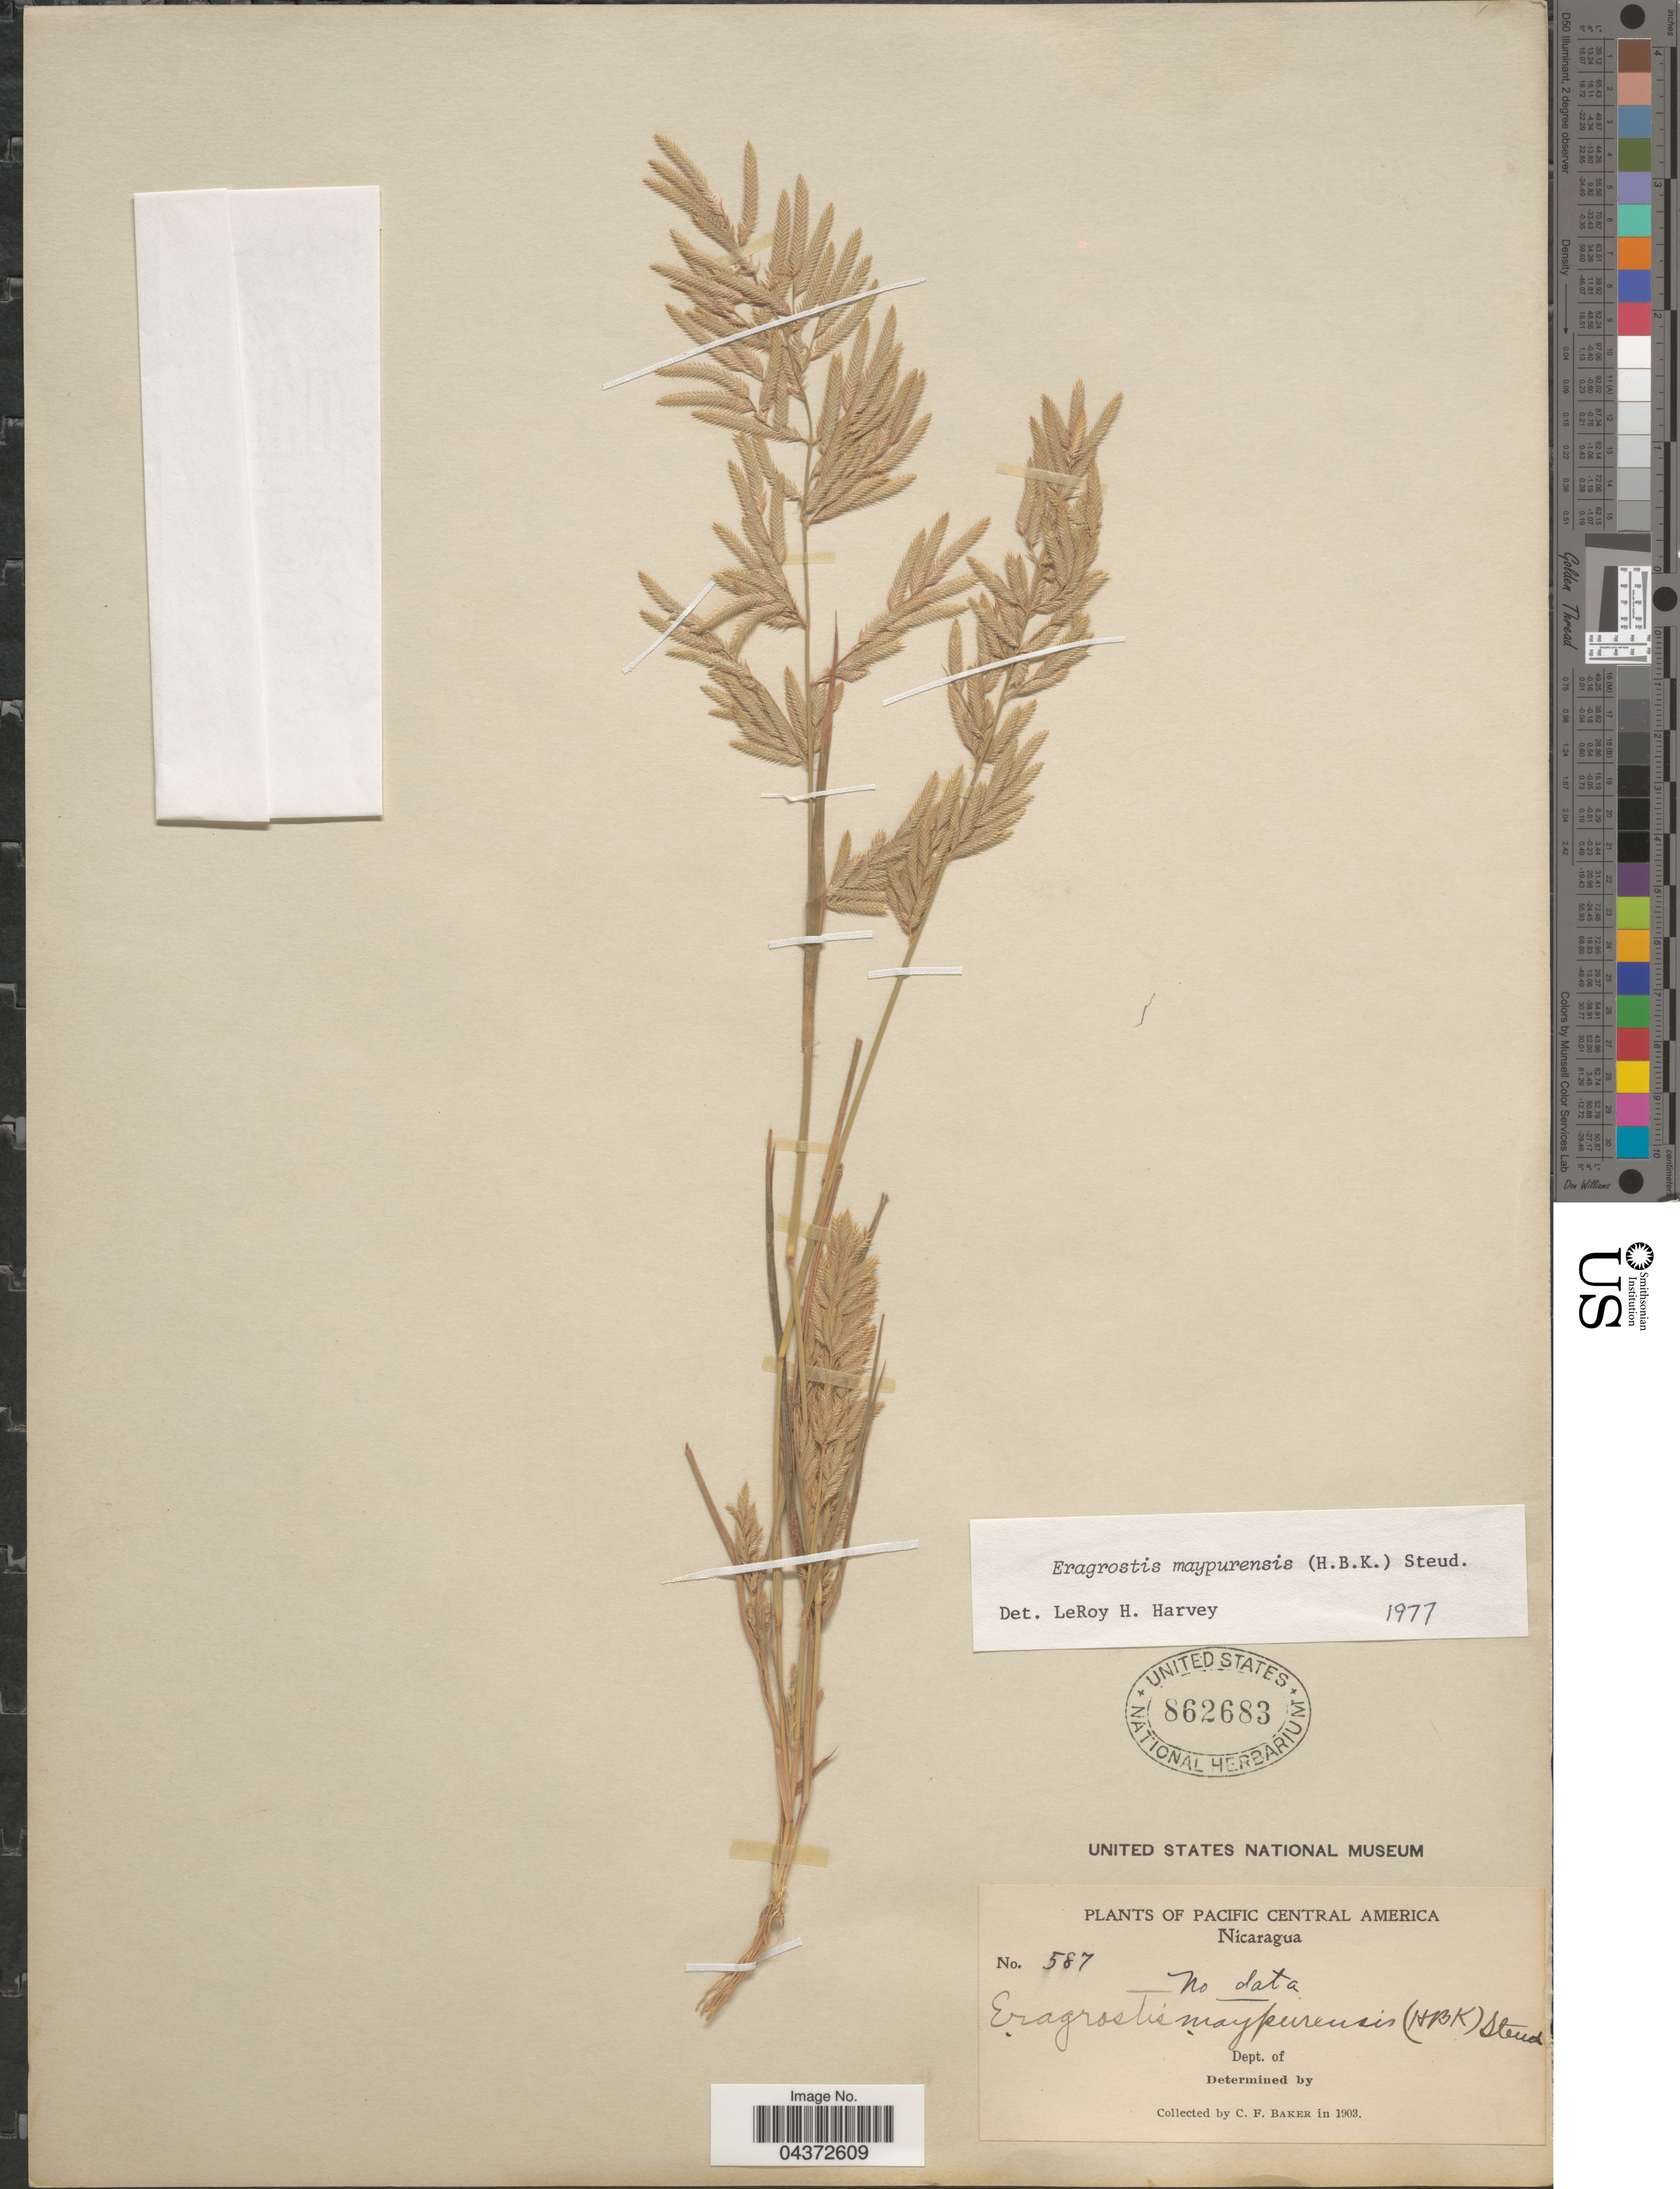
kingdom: Plantae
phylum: Tracheophyta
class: Liliopsida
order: Poales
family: Poaceae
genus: Eragrostis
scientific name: Eragrostis maypurensis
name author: (Kunth) Steud.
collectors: C. F. Baker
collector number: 587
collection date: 1903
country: Nicaragua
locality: Pacific Central America.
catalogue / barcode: US 862683